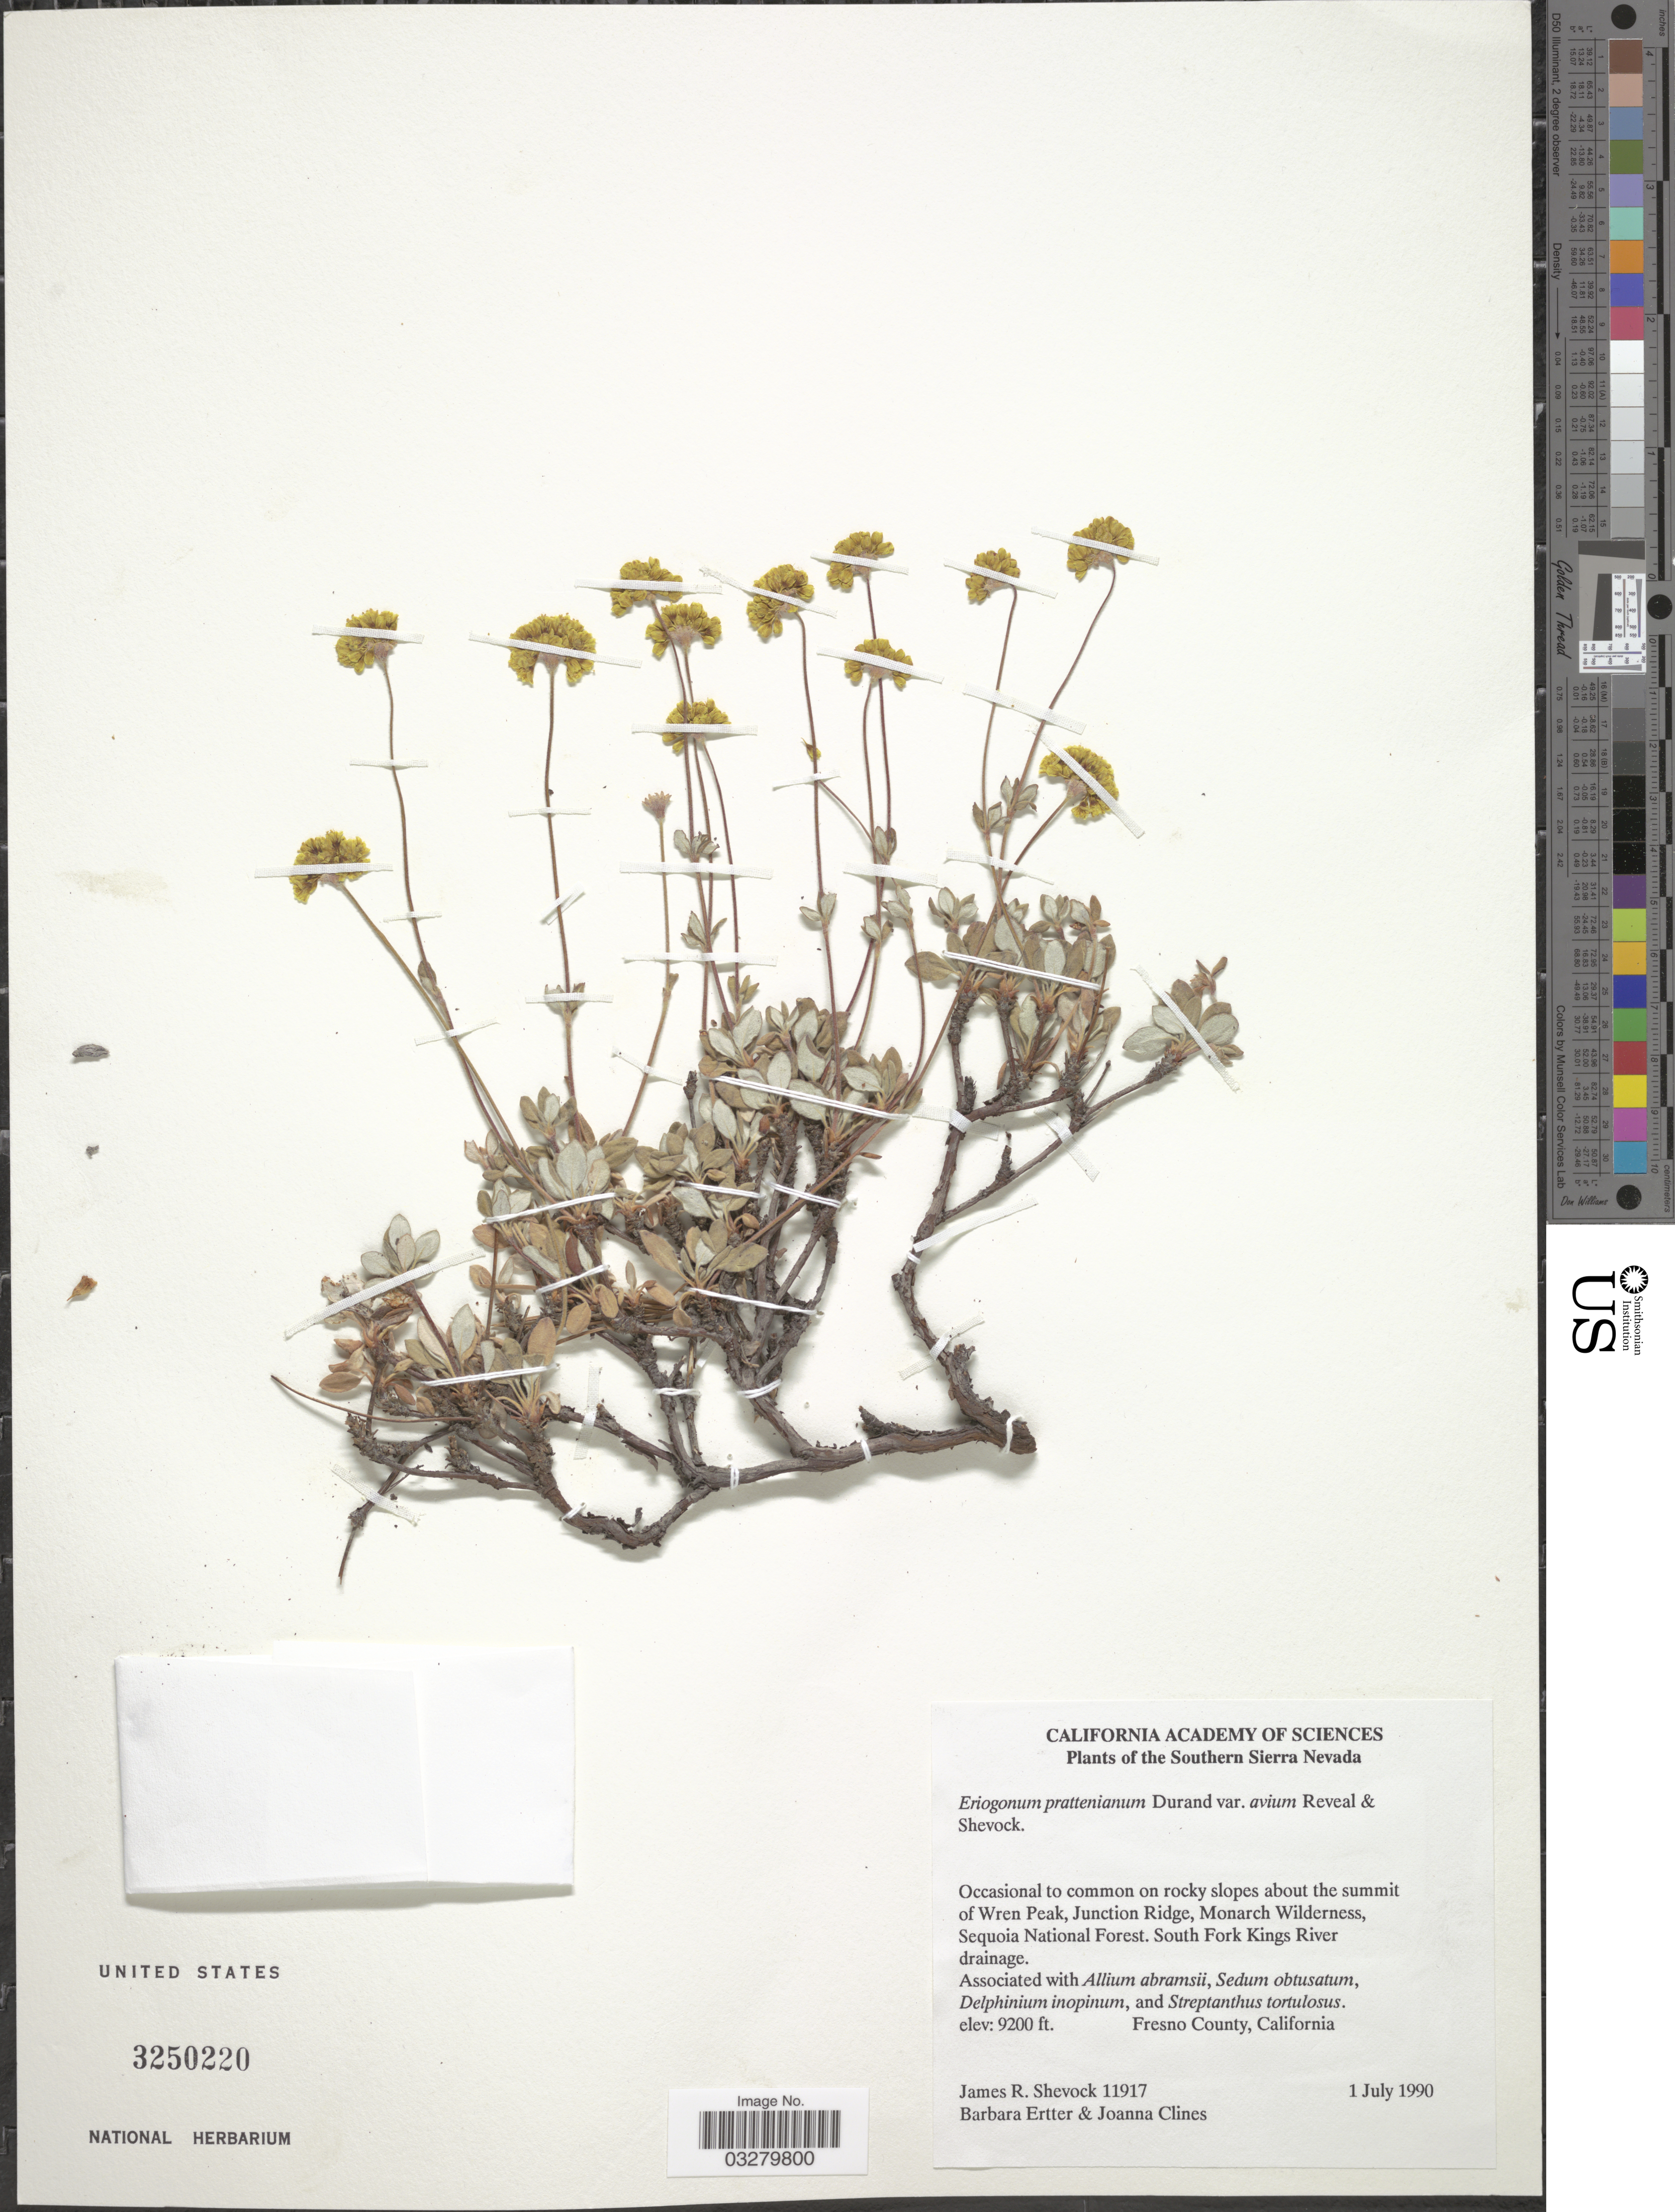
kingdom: Plantae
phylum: Tracheophyta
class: Magnoliopsida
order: Caryophyllales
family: Polygonaceae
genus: Eriogonum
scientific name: Eriogonum prattenianum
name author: Durand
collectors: J. R. Shevock, B. Ertter & J. Clines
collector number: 11917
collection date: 1990-07-01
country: United States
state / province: California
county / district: Fresno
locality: Southern Sierra Nevada. Occasional to common on rocky slopes about the summit of Wren Peak, Junction Ridge, Monarch Wilderness, Sequoia National Forest. South Fork Kings River drainage. Fresno County.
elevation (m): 2804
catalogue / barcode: US 3250220